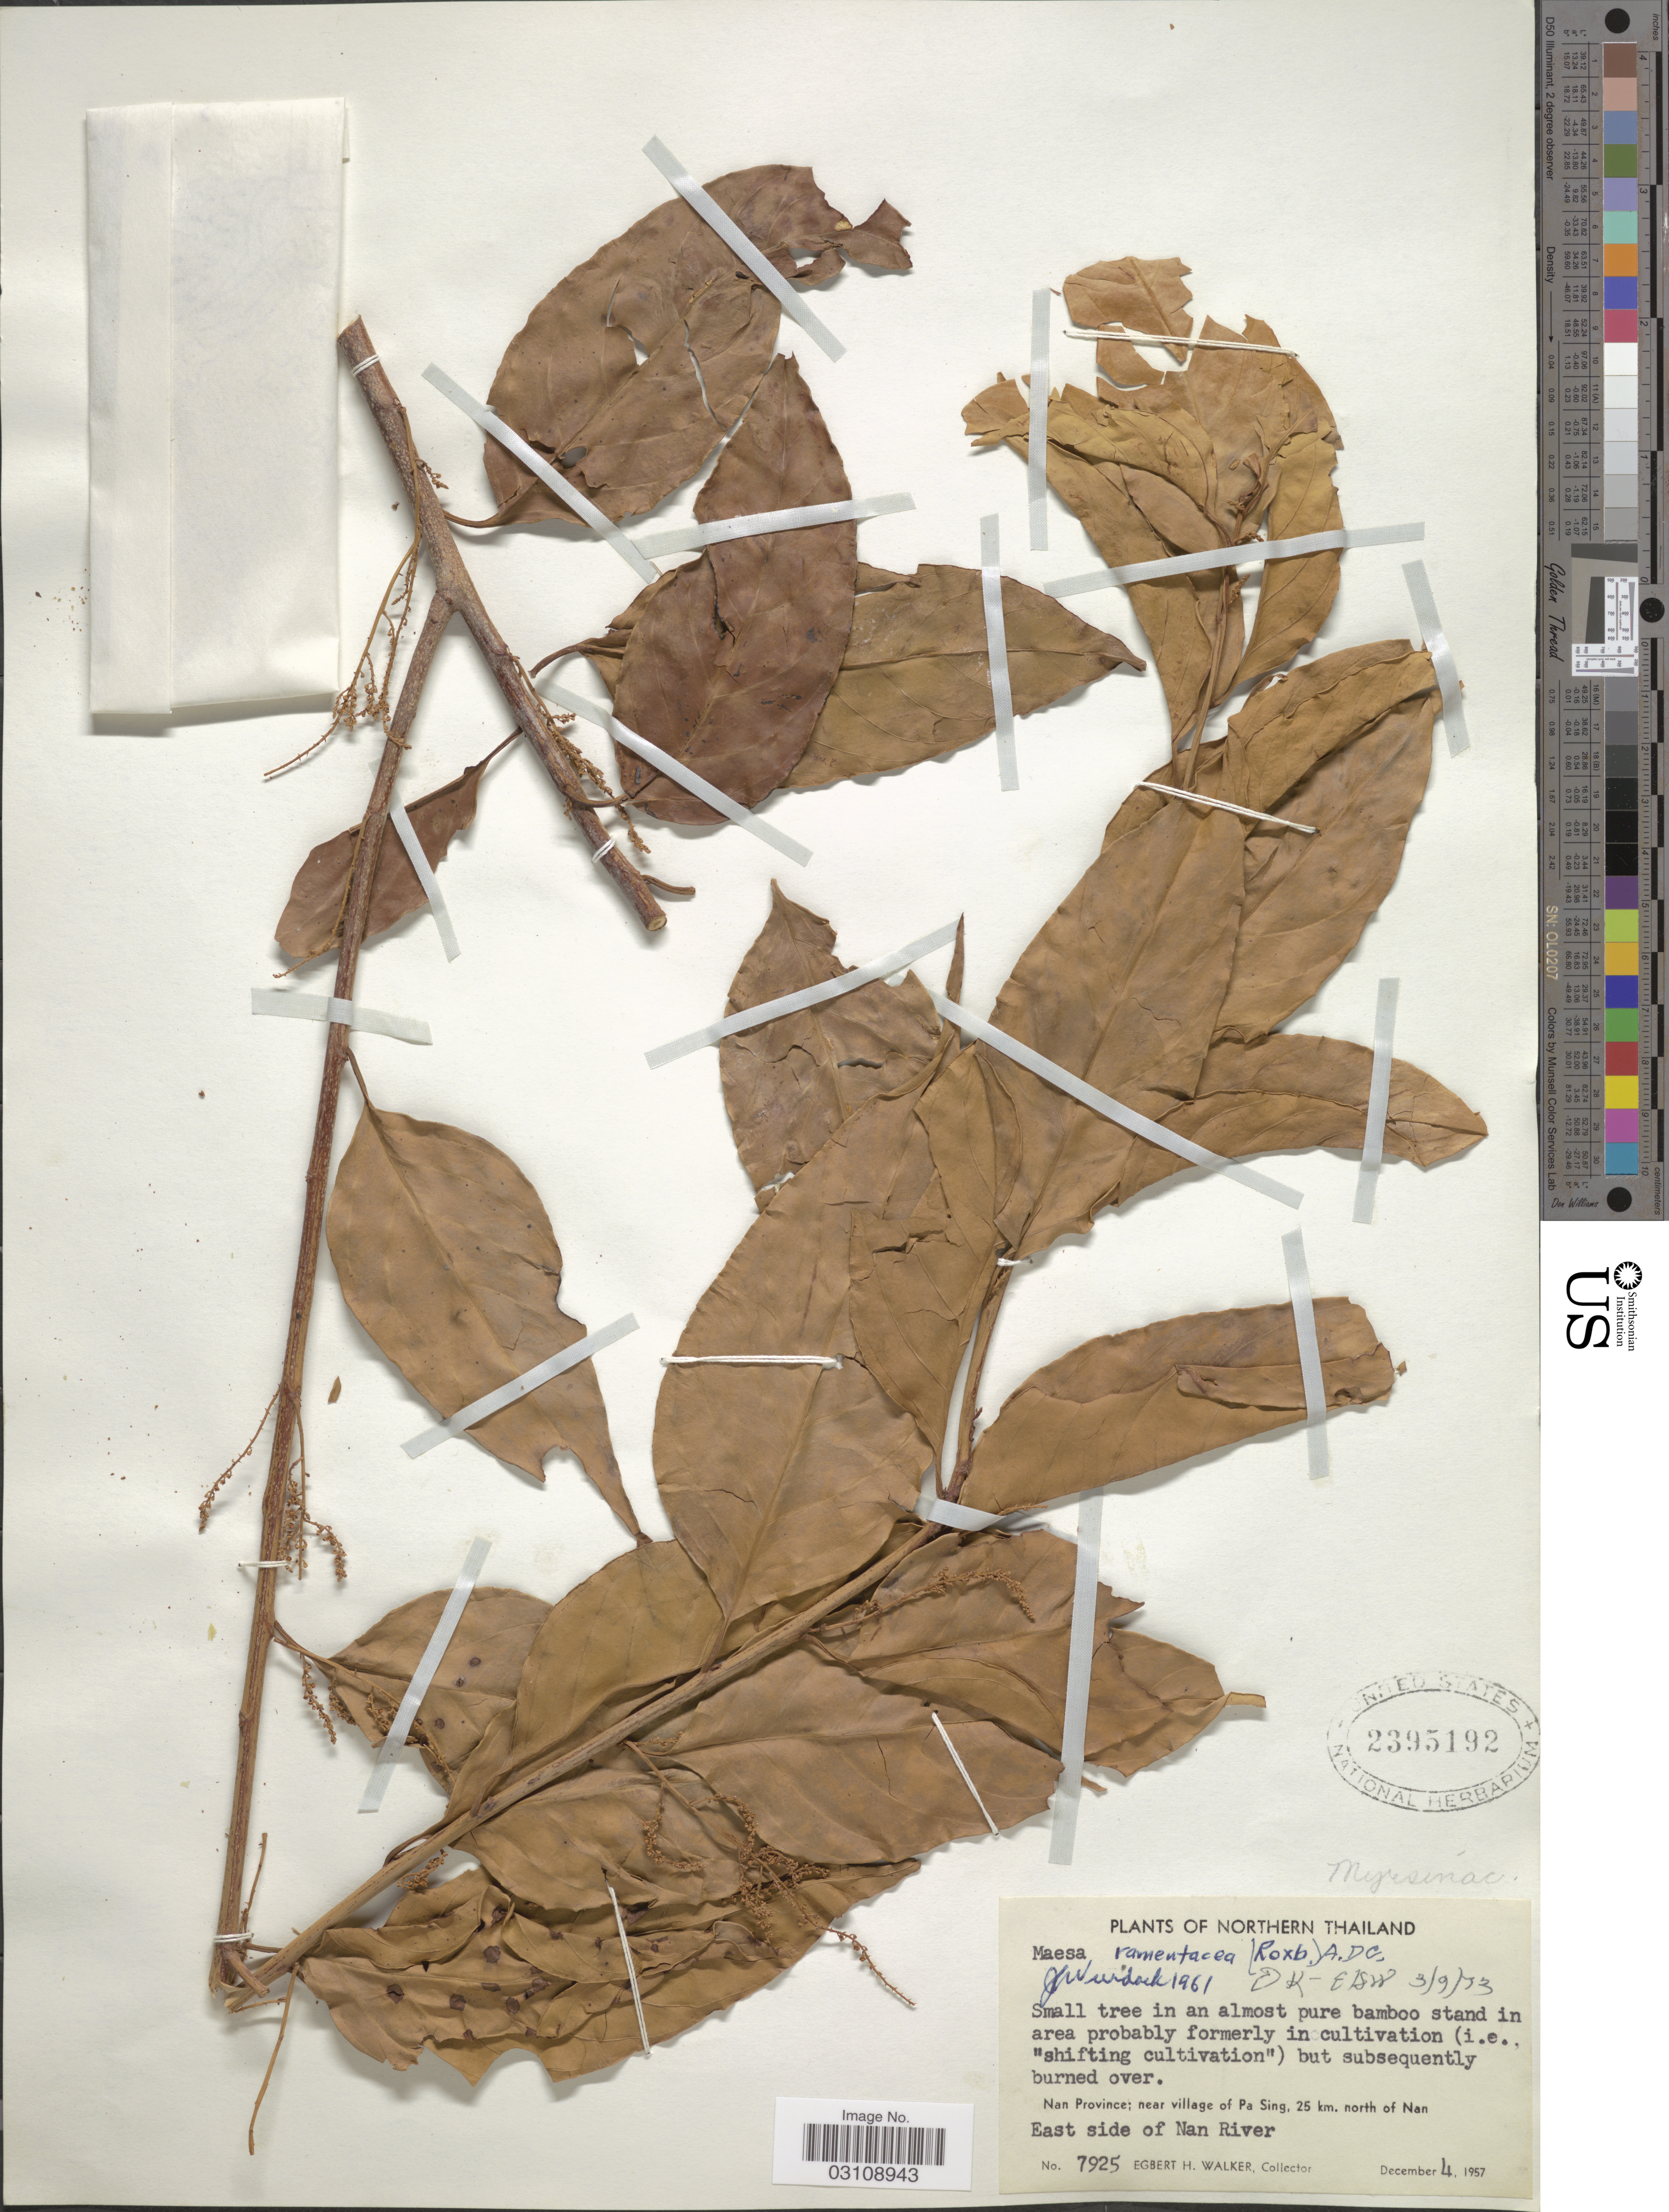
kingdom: Plantae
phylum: Tracheophyta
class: Magnoliopsida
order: Ericales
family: Primulaceae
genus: Maesa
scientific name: Maesa ramentacea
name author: (Roxb.) A. DC.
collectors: E. H. Walker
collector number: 7925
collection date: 1957-12-04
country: Thailand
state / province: Nan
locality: Northern Thailand. Nan Province; near village of Pa Sing, 25 km. north of Nan. East side of Nan River.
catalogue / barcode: US 2395192